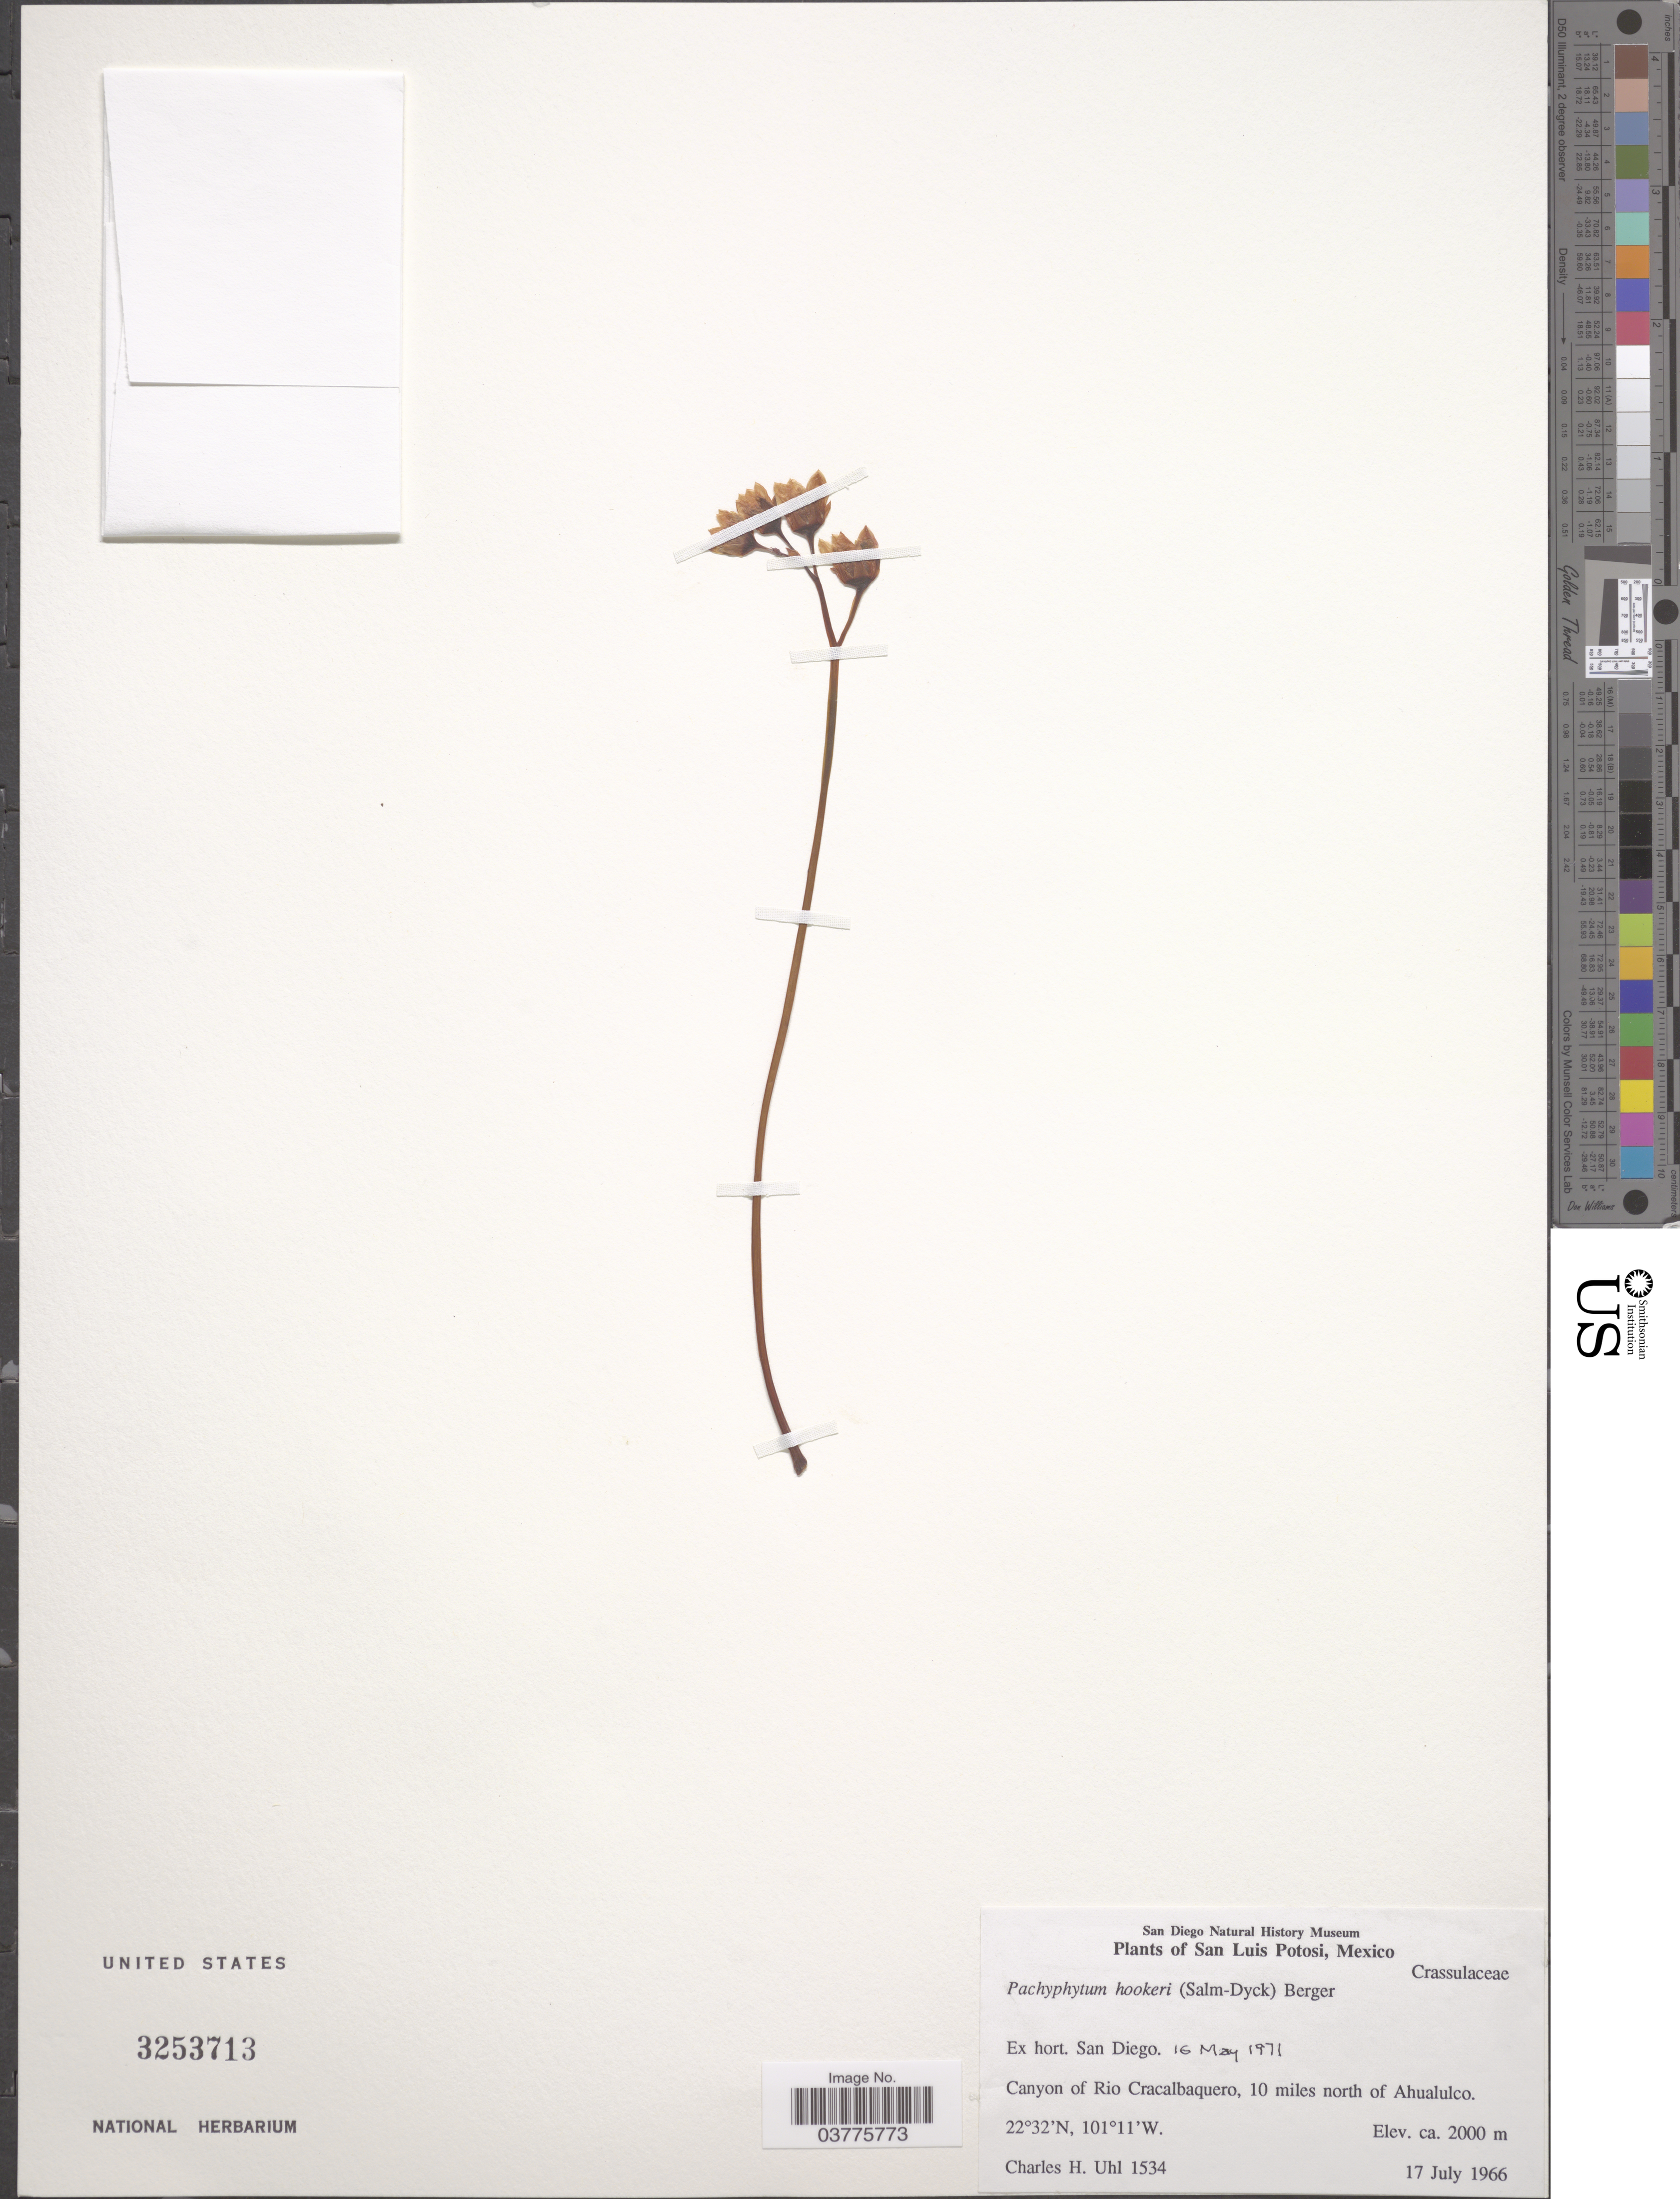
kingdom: Plantae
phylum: Tracheophyta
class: Magnoliopsida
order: Saxifragales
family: Crassulaceae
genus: Pachyphytum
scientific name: Pachyphytum hookeri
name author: (Salm-Dyck) A. Berger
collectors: C. Uhl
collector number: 1534?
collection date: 1971-05-16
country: United States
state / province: California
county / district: San Diego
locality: Ex hort. San Diego.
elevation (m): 2000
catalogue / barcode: US 3253713